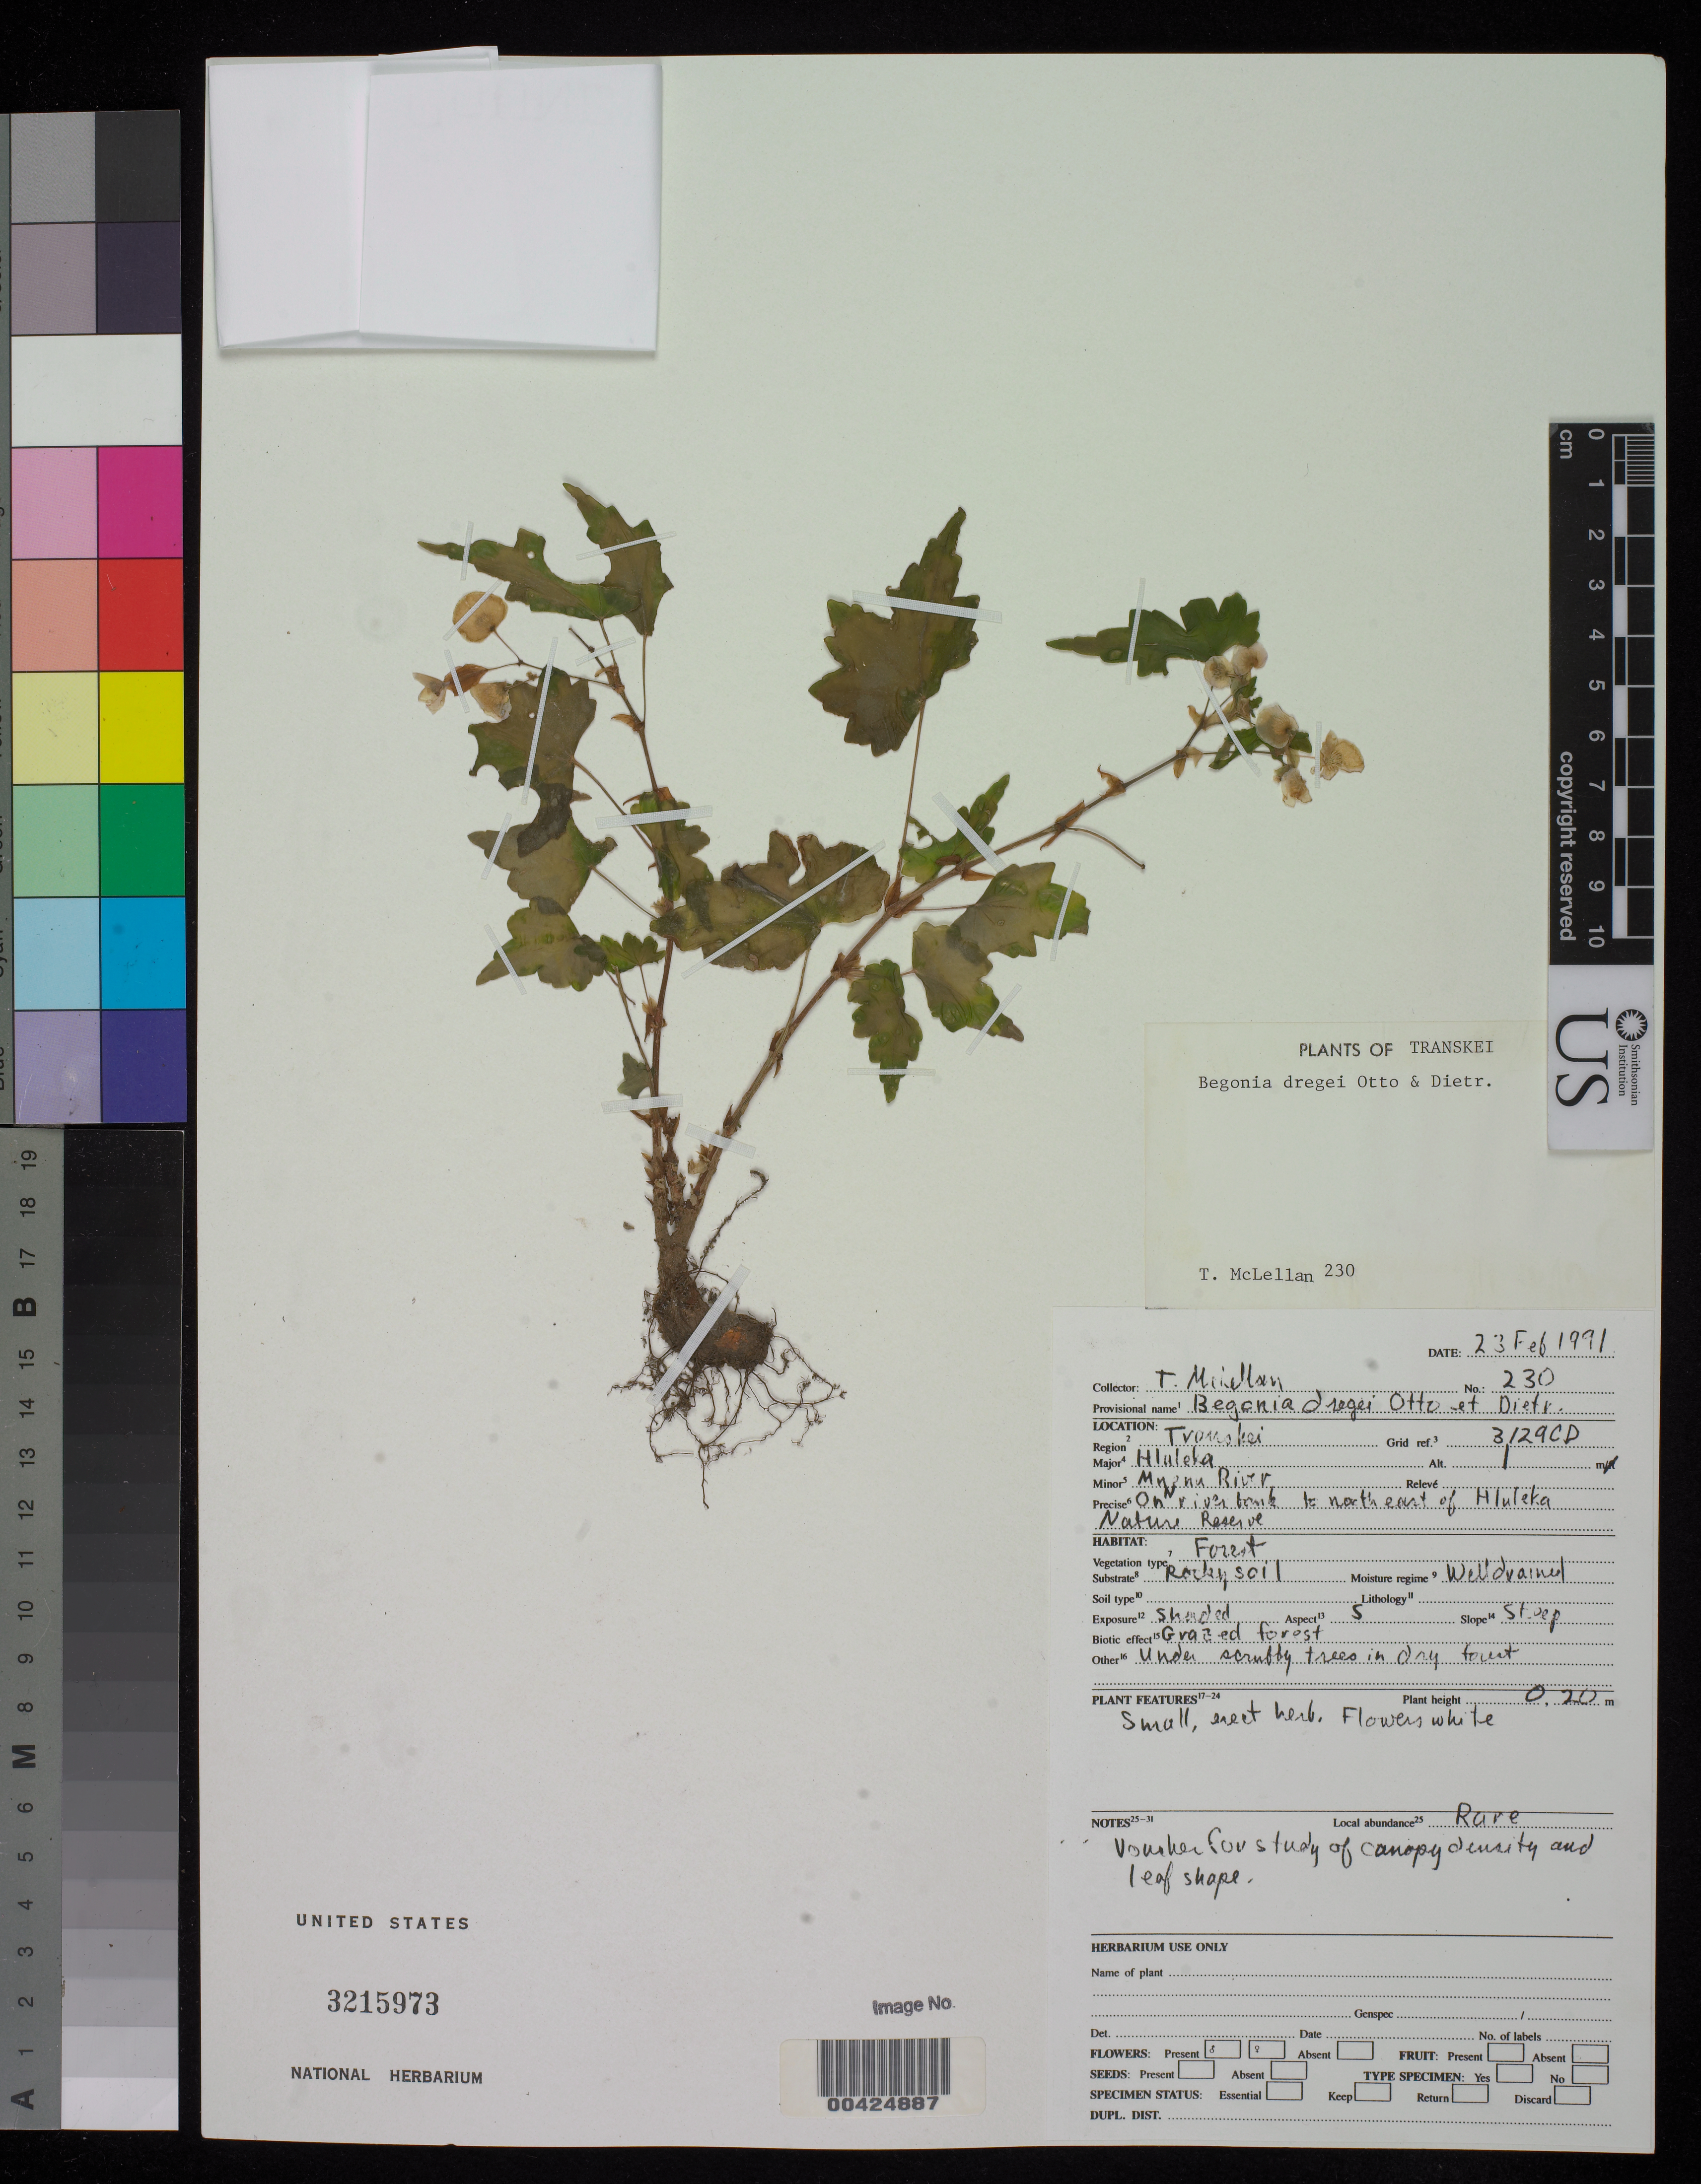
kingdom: Plantae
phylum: Tracheophyta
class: Magnoliopsida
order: Cucurbitales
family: Begoniaceae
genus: Begonia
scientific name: Begonia dregei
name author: Otto & D. Dietr.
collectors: T. McLellan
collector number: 230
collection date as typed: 23 Feb 1991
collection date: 1991-02-23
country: South Africa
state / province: Eastern Cape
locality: Mnenu River.Transkei.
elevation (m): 1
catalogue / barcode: US 3215973